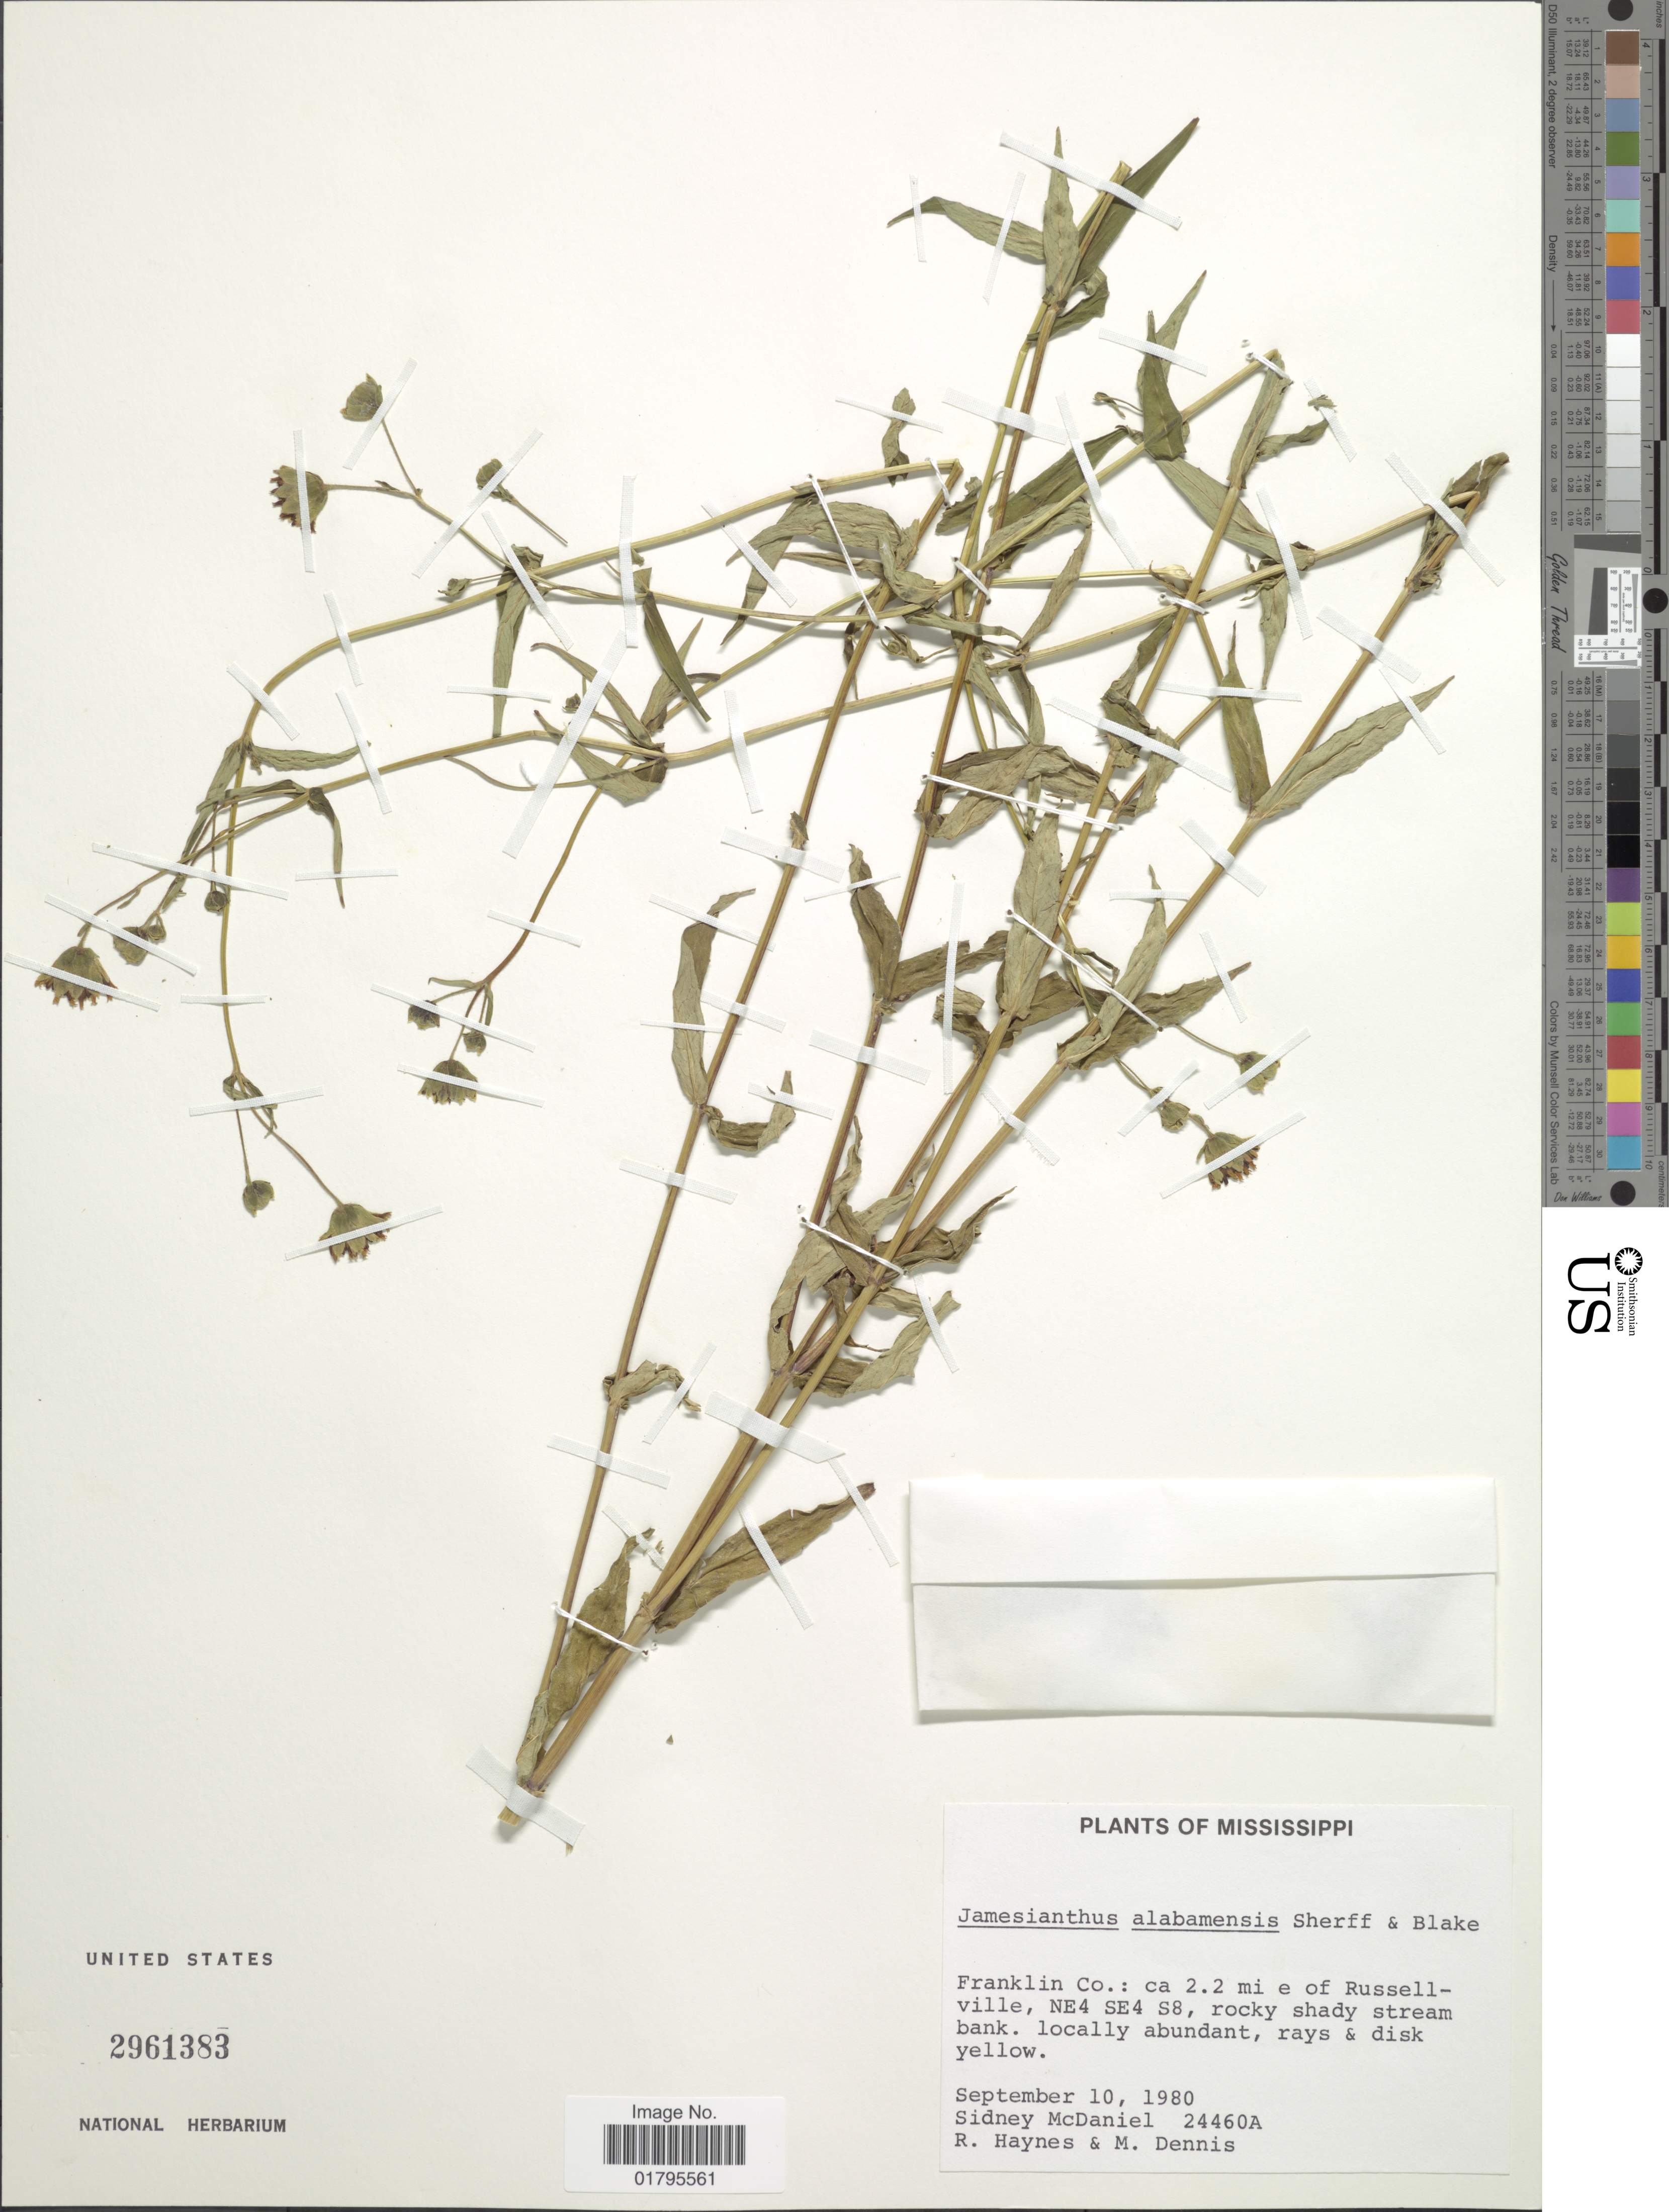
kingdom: Plantae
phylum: Tracheophyta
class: Magnoliopsida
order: Asterales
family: Asteraceae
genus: Jamesianthus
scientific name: Jamesianthus alabamensis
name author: S.F. Blake & Sherff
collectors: S. McDaniel, R. Haynes & M. Dennis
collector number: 24460A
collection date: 1980-09-10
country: United States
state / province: Mississippi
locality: Franklin Co.: 2.2 mi e of Russellville, NE4 S8, rocky shady stream bank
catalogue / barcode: US 2961383